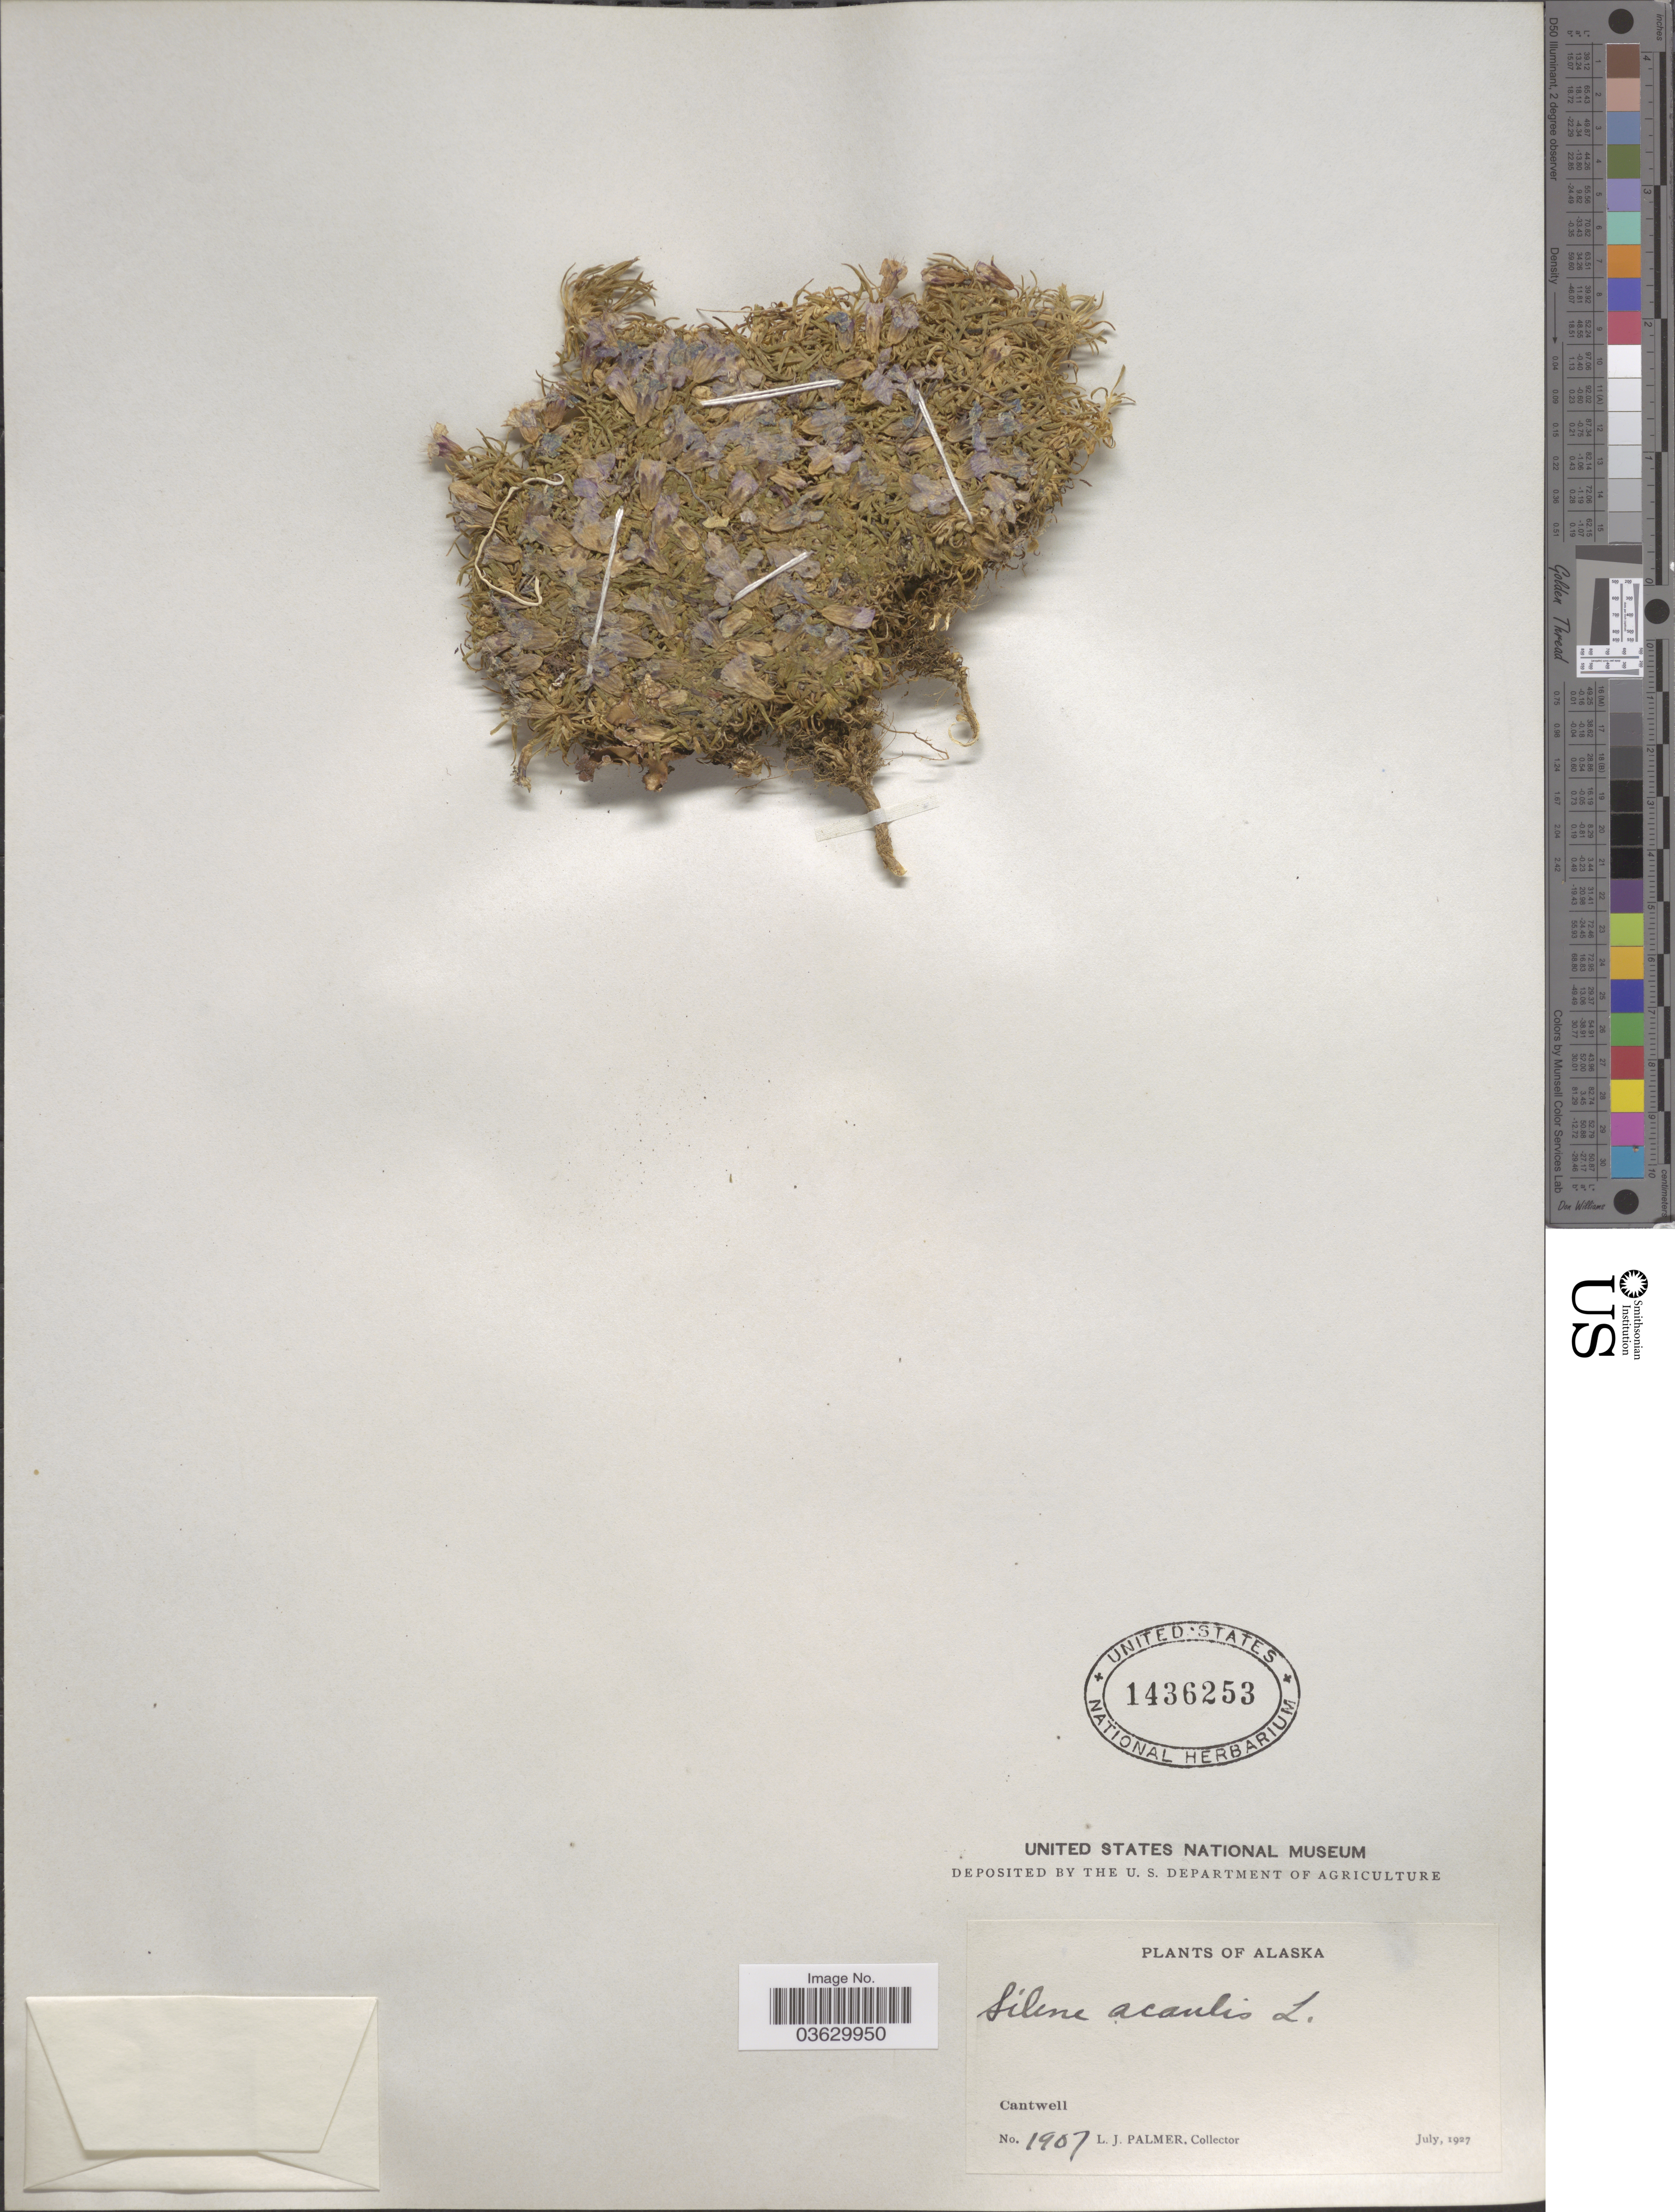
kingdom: Plantae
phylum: Tracheophyta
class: Magnoliopsida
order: Caryophyllales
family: Caryophyllaceae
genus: Silene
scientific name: Silene acaulis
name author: (L.) Jacq.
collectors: L. J. Palmer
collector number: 1907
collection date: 1927-07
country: United States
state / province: Alaska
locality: Cantwell.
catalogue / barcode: US 1436253